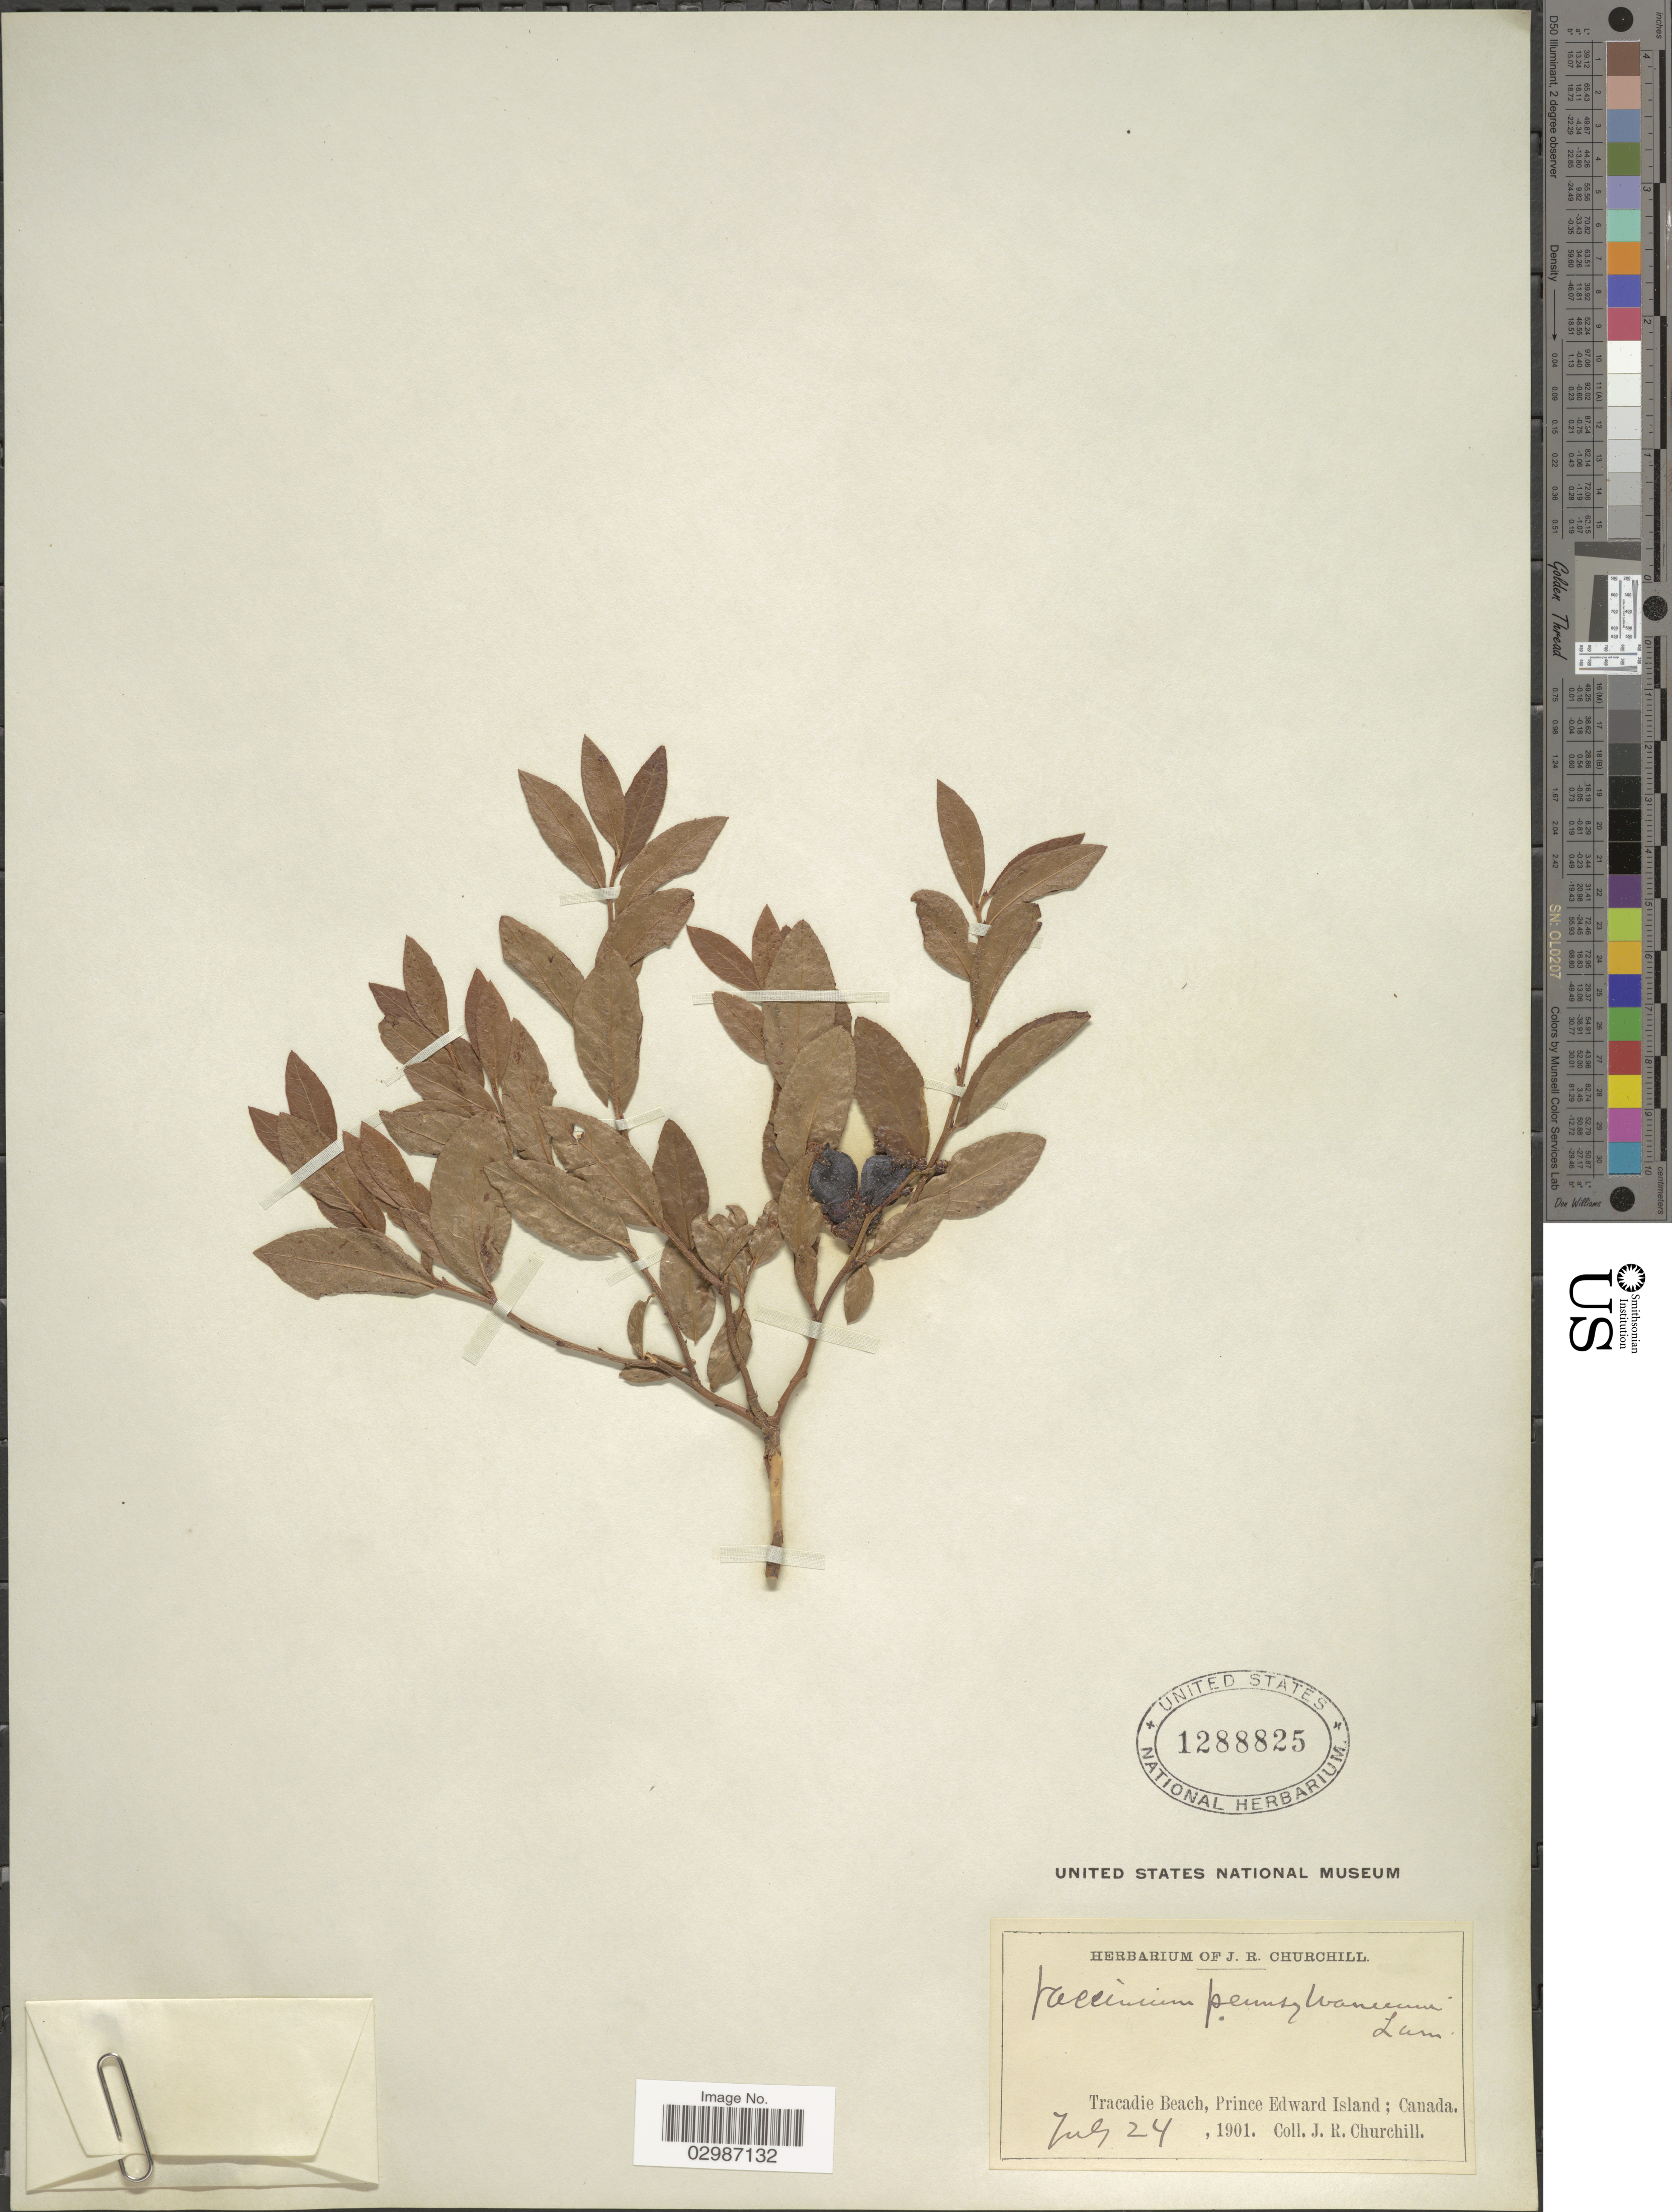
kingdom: Plantae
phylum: Tracheophyta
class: Magnoliopsida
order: Ericales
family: Ericaceae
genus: Vaccinium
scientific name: Vaccinium angustifolium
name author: Aiton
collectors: J. Churchill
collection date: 1901-07-24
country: Canada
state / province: Prince Edward Island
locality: Tracadie Beach.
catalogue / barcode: US 1288825